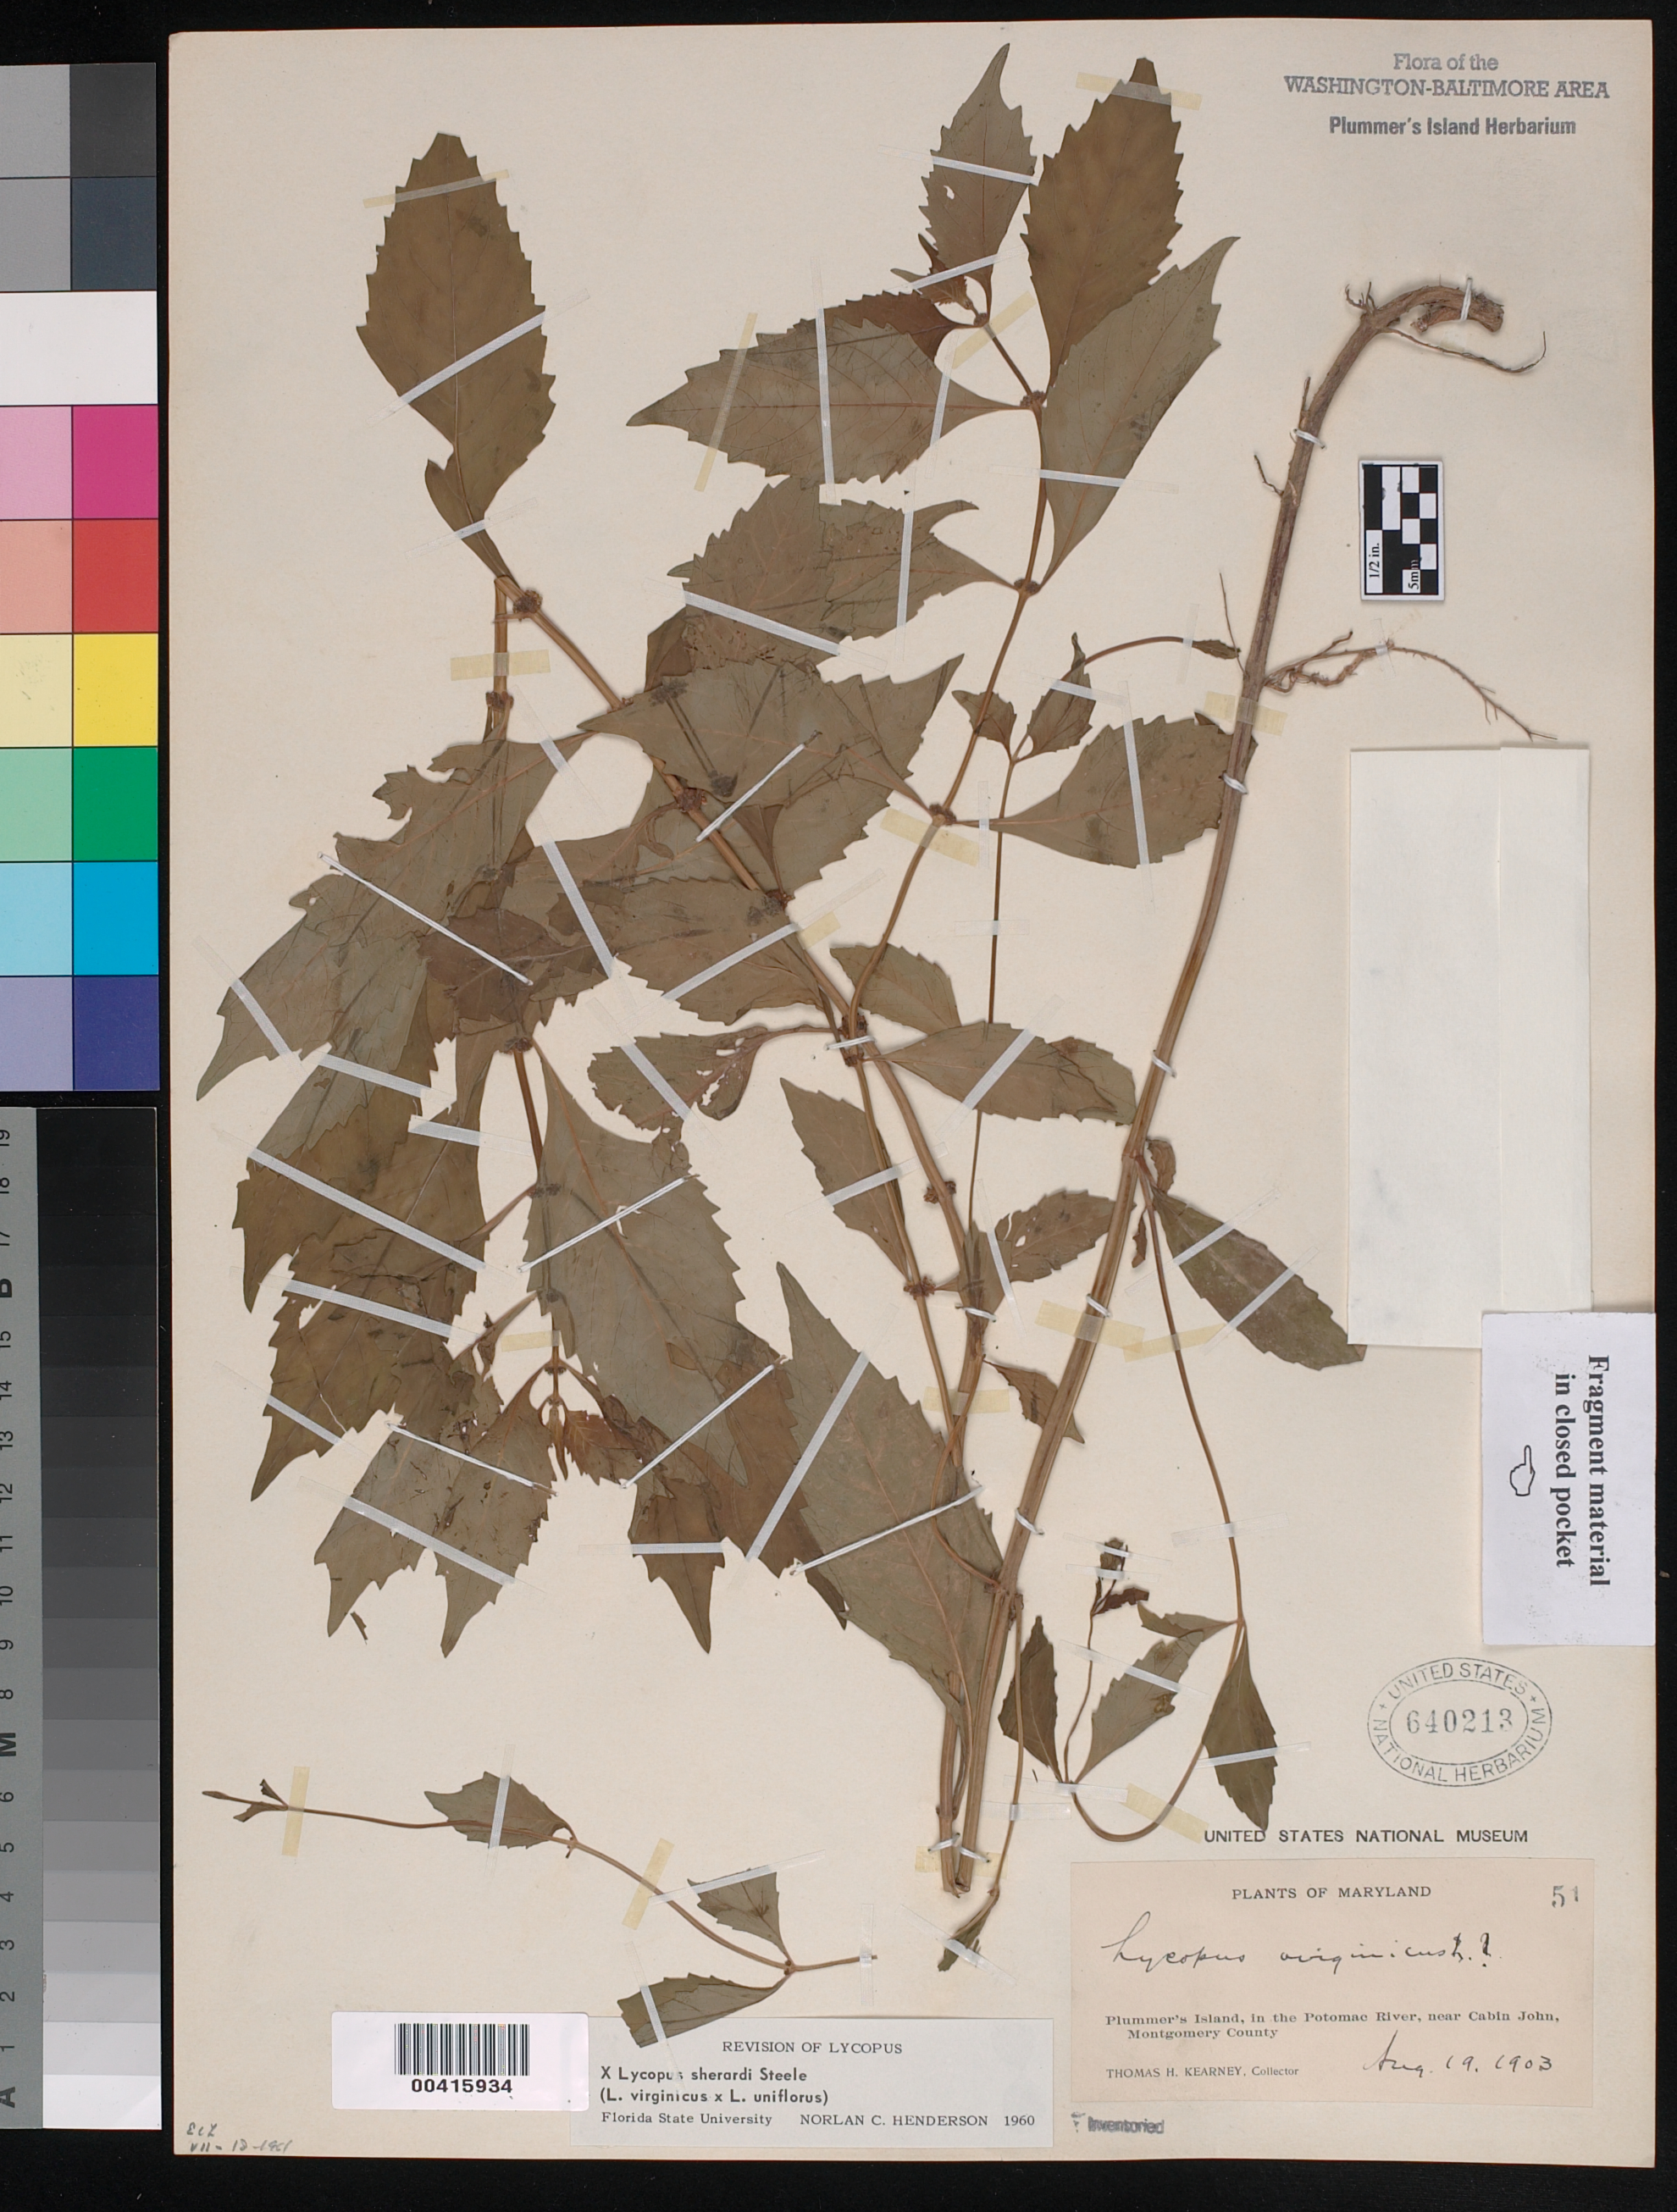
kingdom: Plantae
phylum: Tracheophyta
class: Magnoliopsida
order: Lamiales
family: Lamiaceae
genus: Lycopus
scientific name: Lycopus x sherardii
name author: E.S. Steele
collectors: T. H. Kearney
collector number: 51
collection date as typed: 19 Aug 1903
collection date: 1903-08-19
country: United States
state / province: Maryland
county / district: Montgomery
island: Plummers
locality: Plummer's Island C. & O. Canal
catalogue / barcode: US 640213